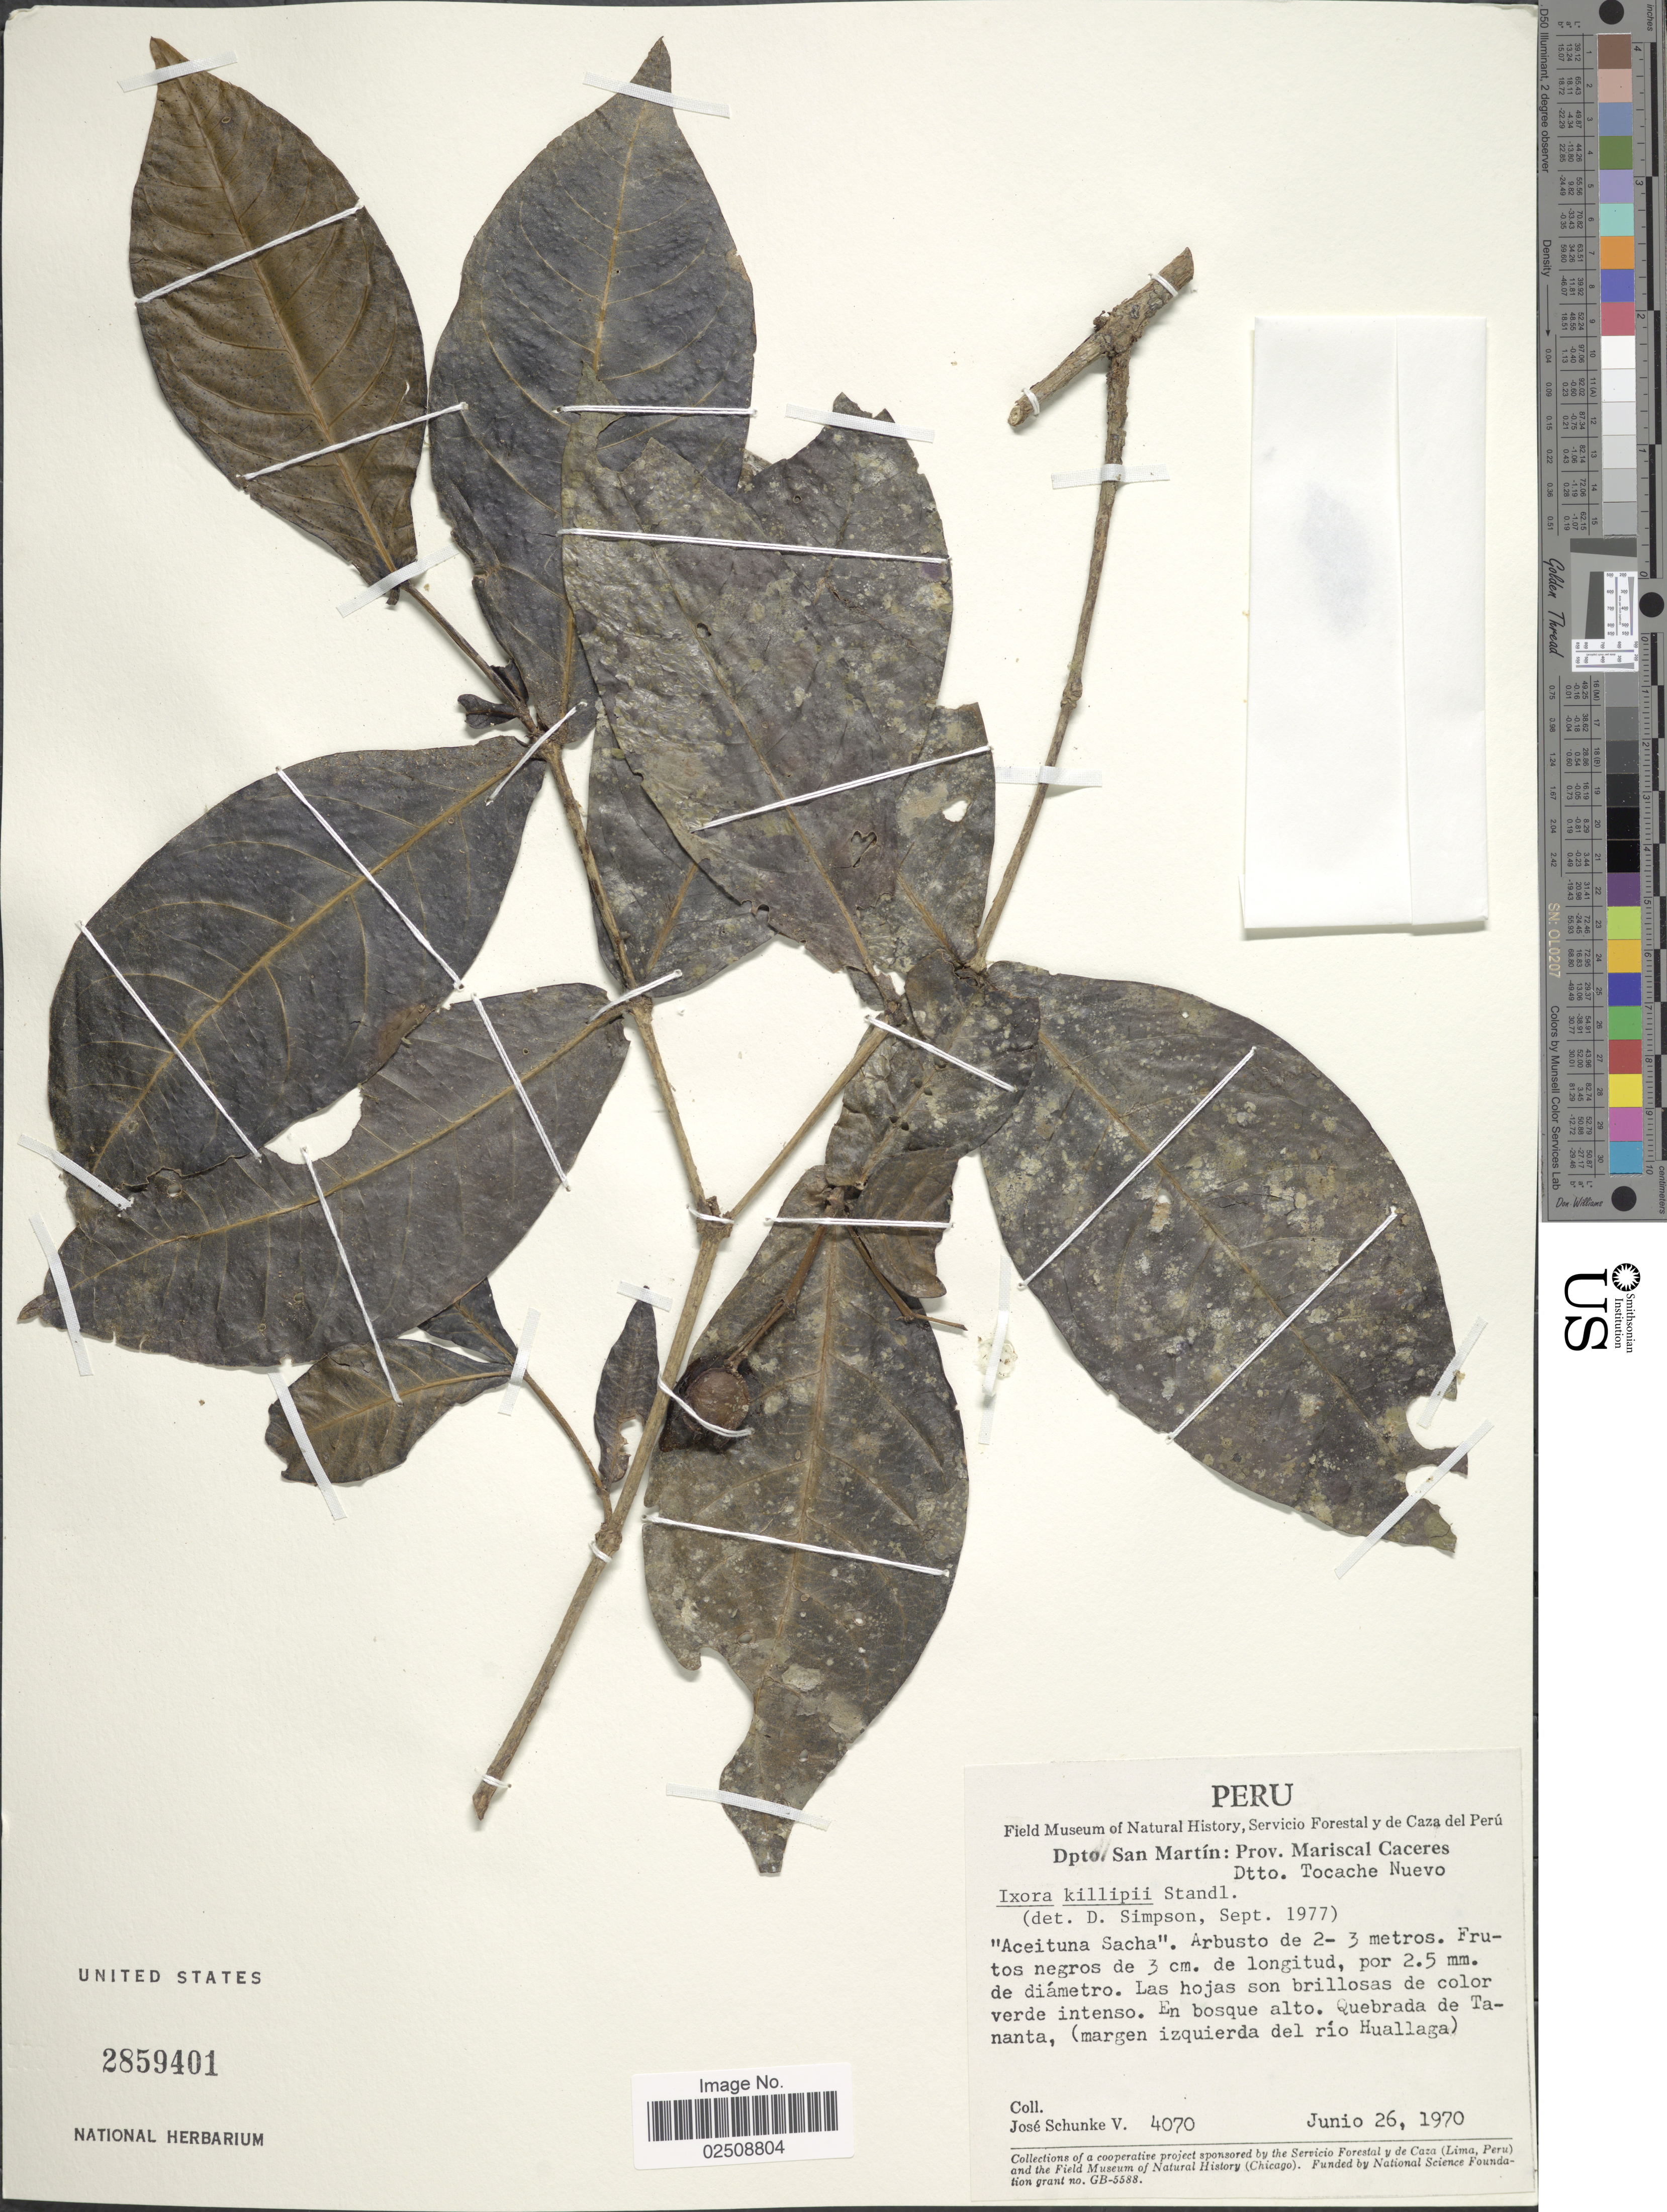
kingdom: Plantae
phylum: Tracheophyta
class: Magnoliopsida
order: Gentianales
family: Rubiaceae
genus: Ixora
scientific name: Ixora killipii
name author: Standl.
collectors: J. Schunke Vigo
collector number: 4070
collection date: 1970-06-26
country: Peru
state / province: San Martín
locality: Dpto. San Martin: Prov. Mariscal Caceres. Dtto. Tocache Nuevo. Quebrada de Tananta, (margen izquierda del rio Huallaga)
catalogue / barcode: US 2859401